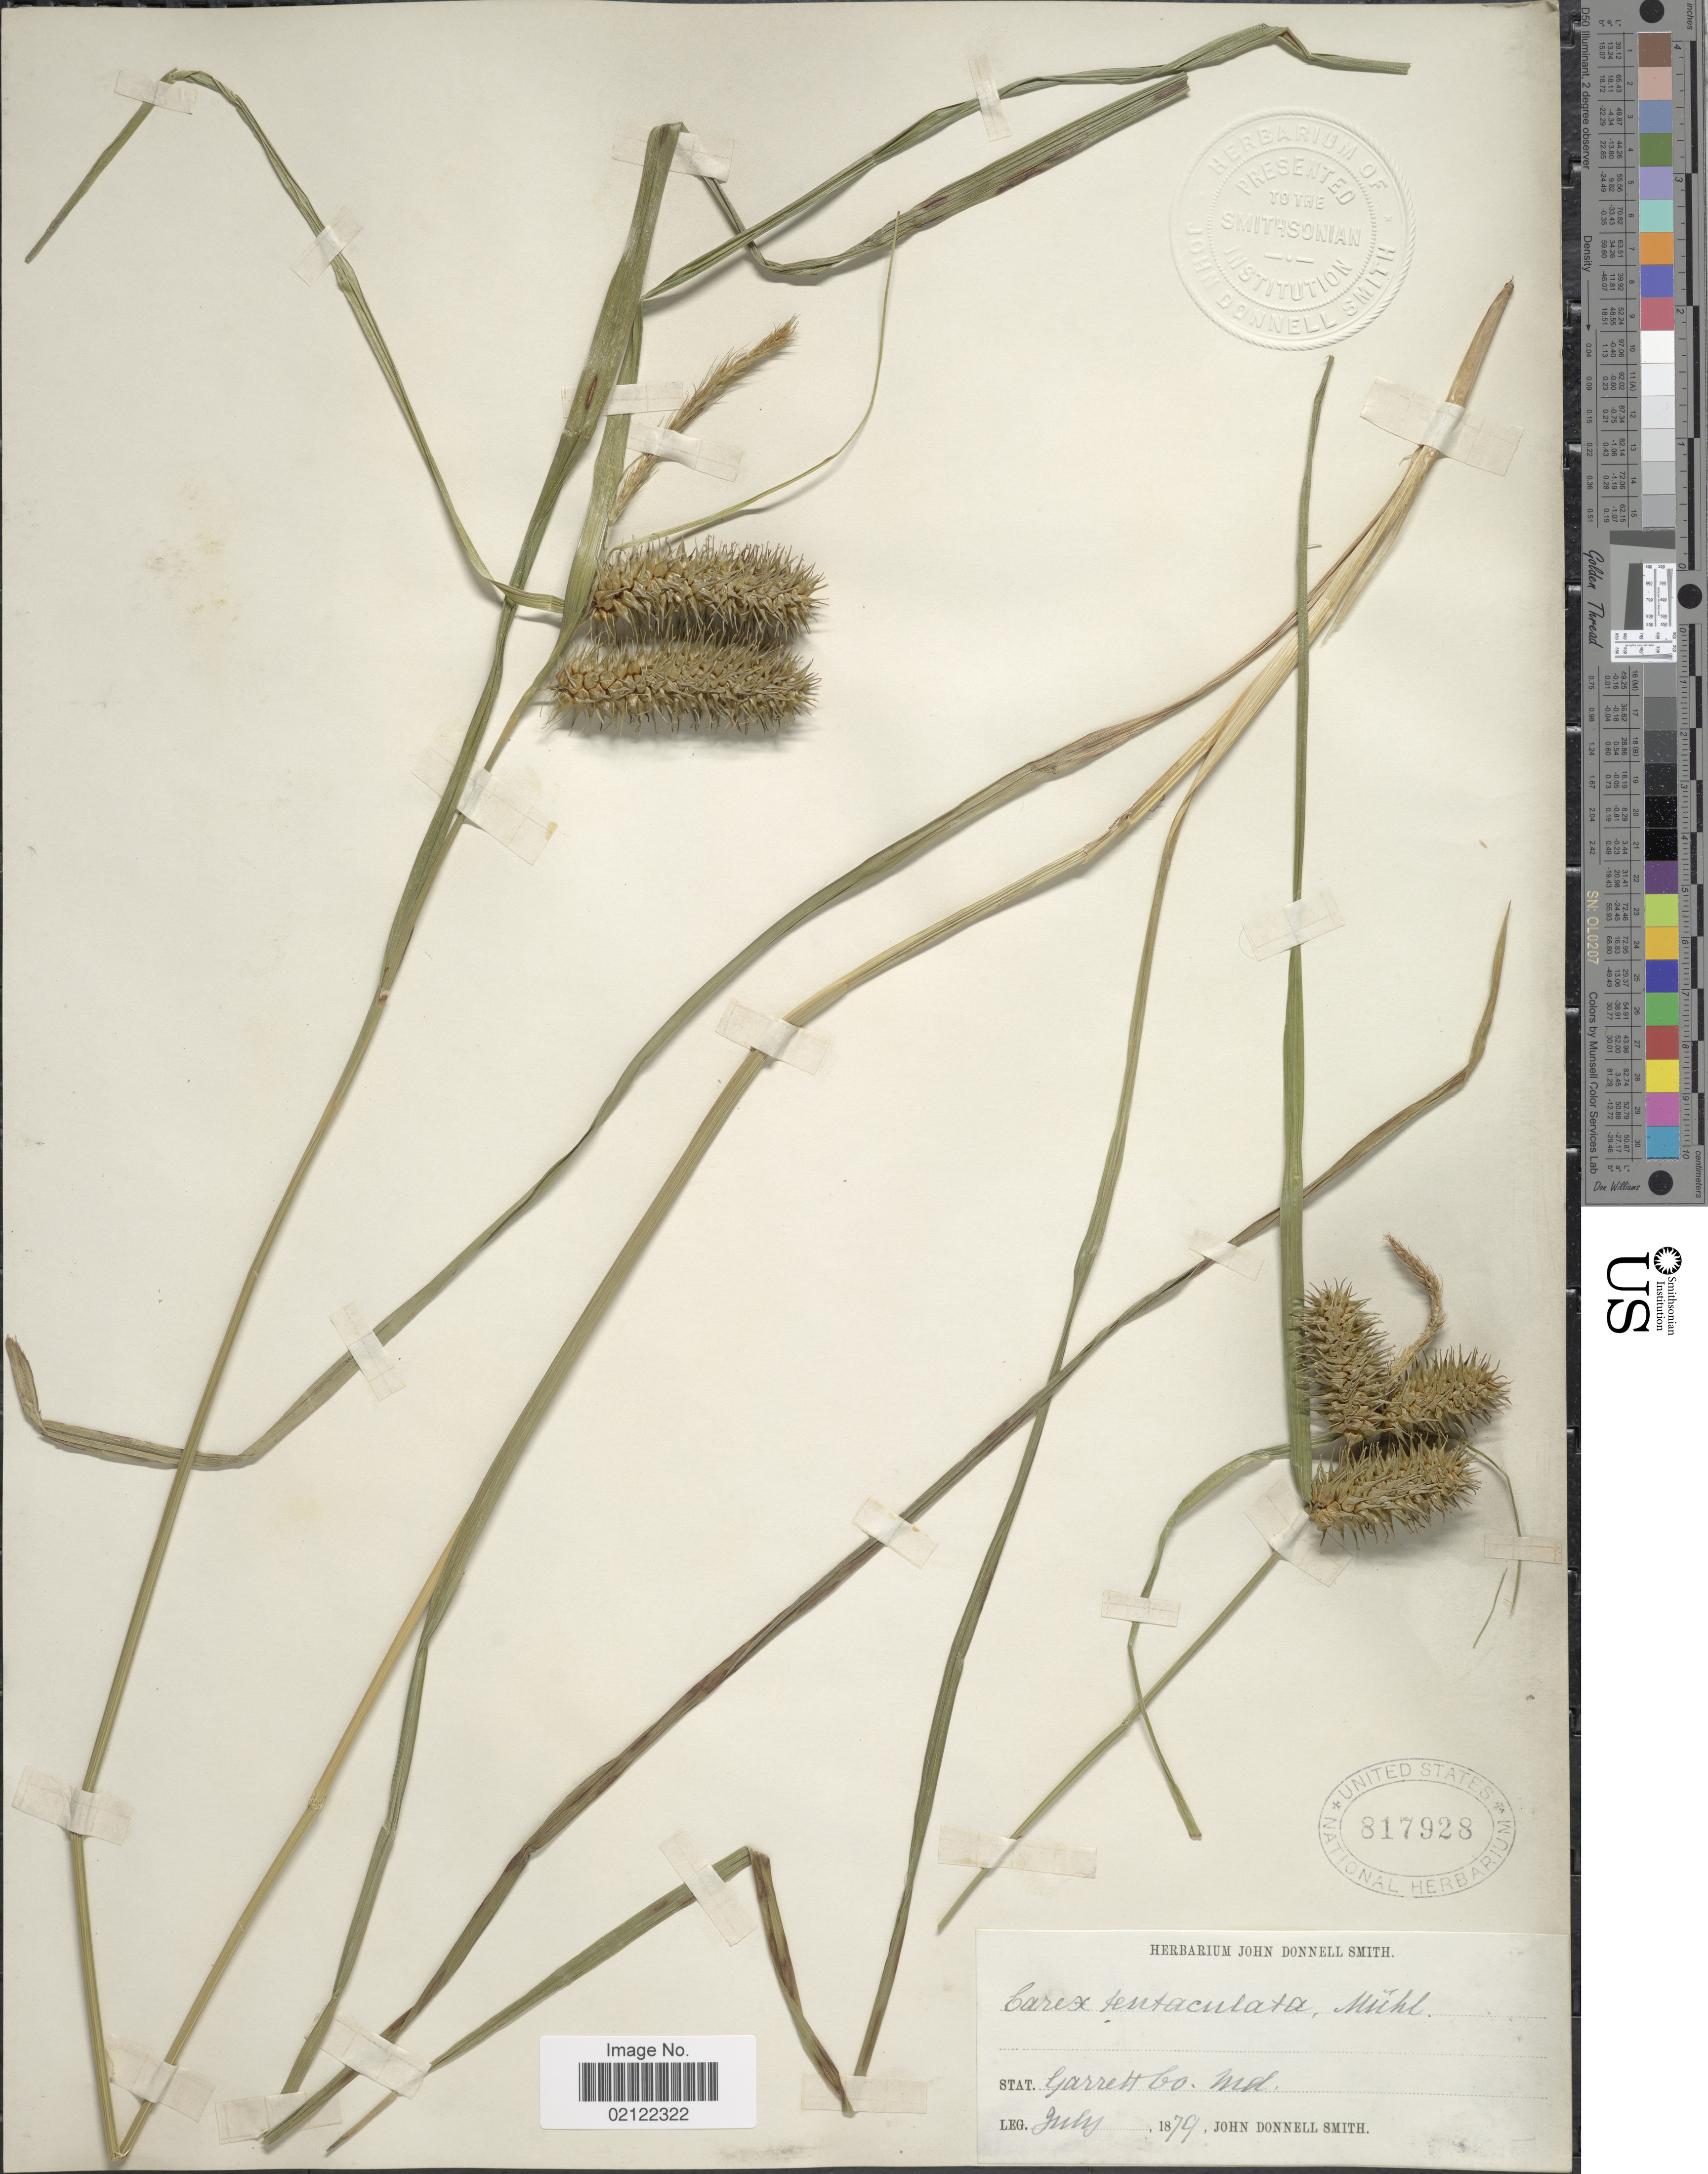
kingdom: Plantae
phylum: Tracheophyta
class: Liliopsida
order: Poales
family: Cyperaceae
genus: Carex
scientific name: Carex lurida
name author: Wahlenb.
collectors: J. Donnell Smith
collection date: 1879-07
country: United States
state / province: Maryland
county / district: Garrett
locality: Garrett Co., Md.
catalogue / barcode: US 817928